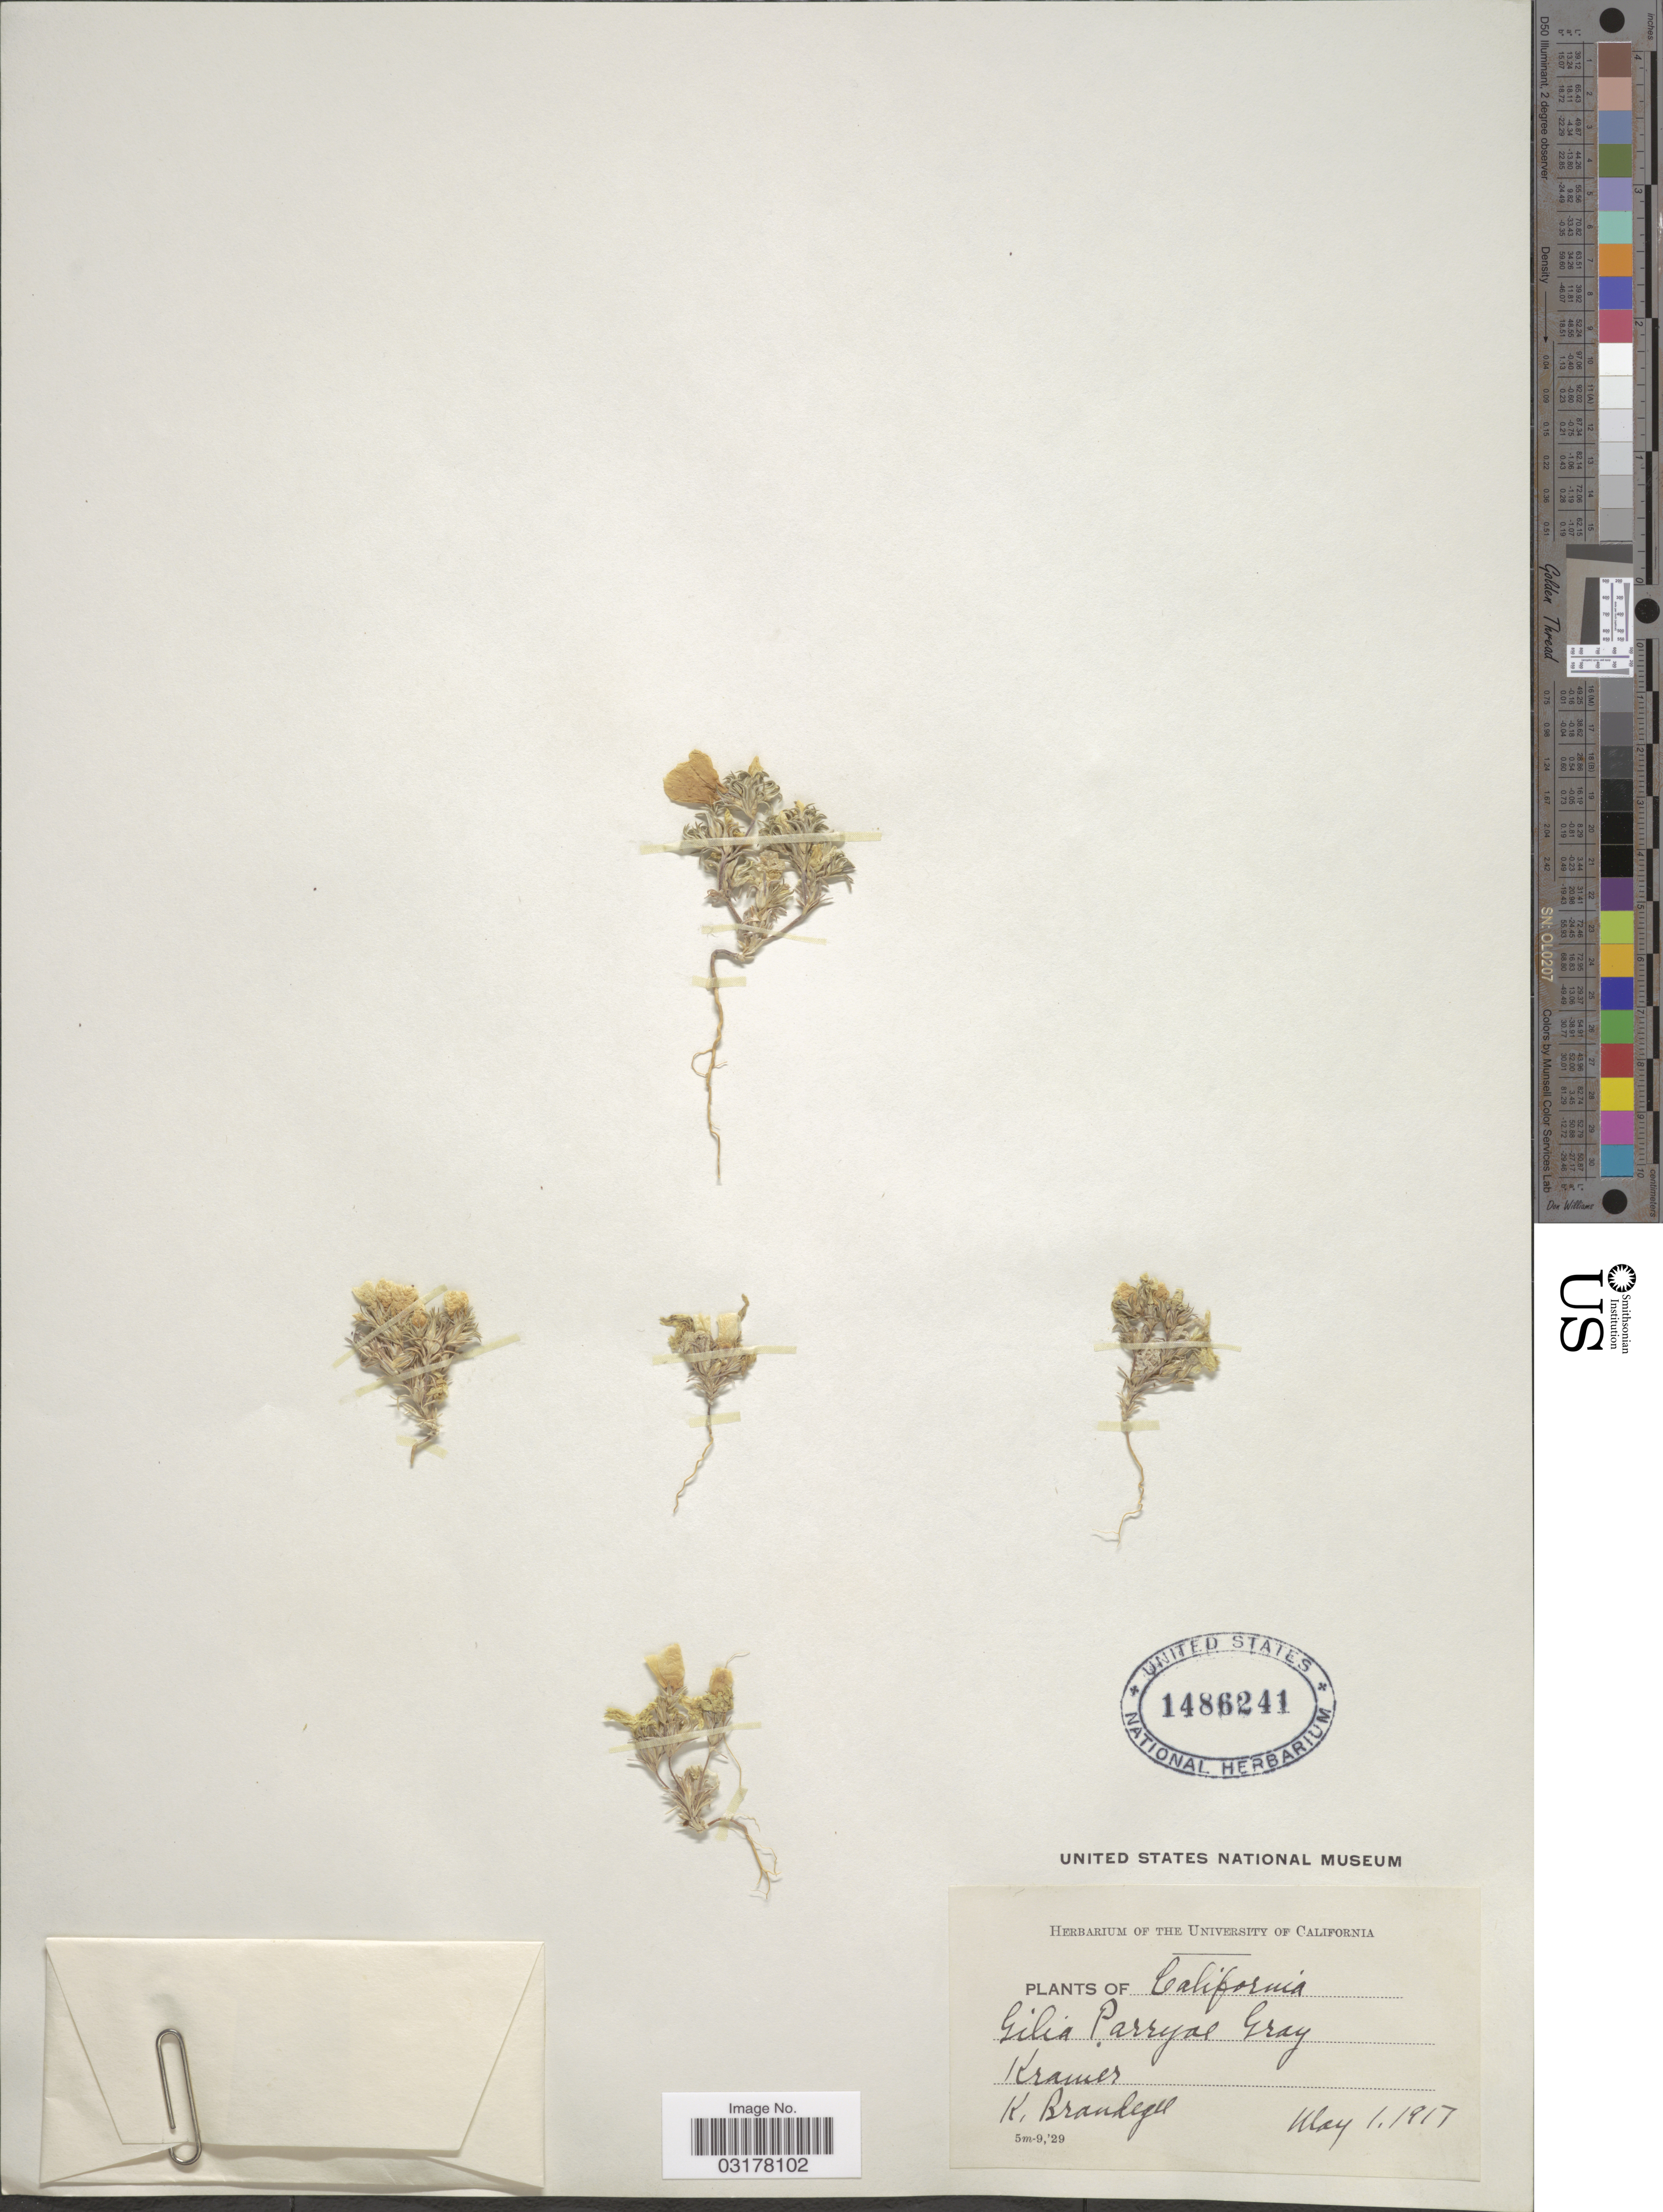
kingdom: Plantae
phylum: Tracheophyta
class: Magnoliopsida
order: Ericales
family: Polemoniaceae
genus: Linanthus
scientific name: Linanthus parryae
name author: (A. Gray) Greene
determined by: Strong, Mark T., (BOT), Smithsonian Institution - National Museum of Natural History (UNITED STATES)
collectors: K. Brandegee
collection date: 1917-05-01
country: United States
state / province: California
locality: Kramer.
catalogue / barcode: US 1486241